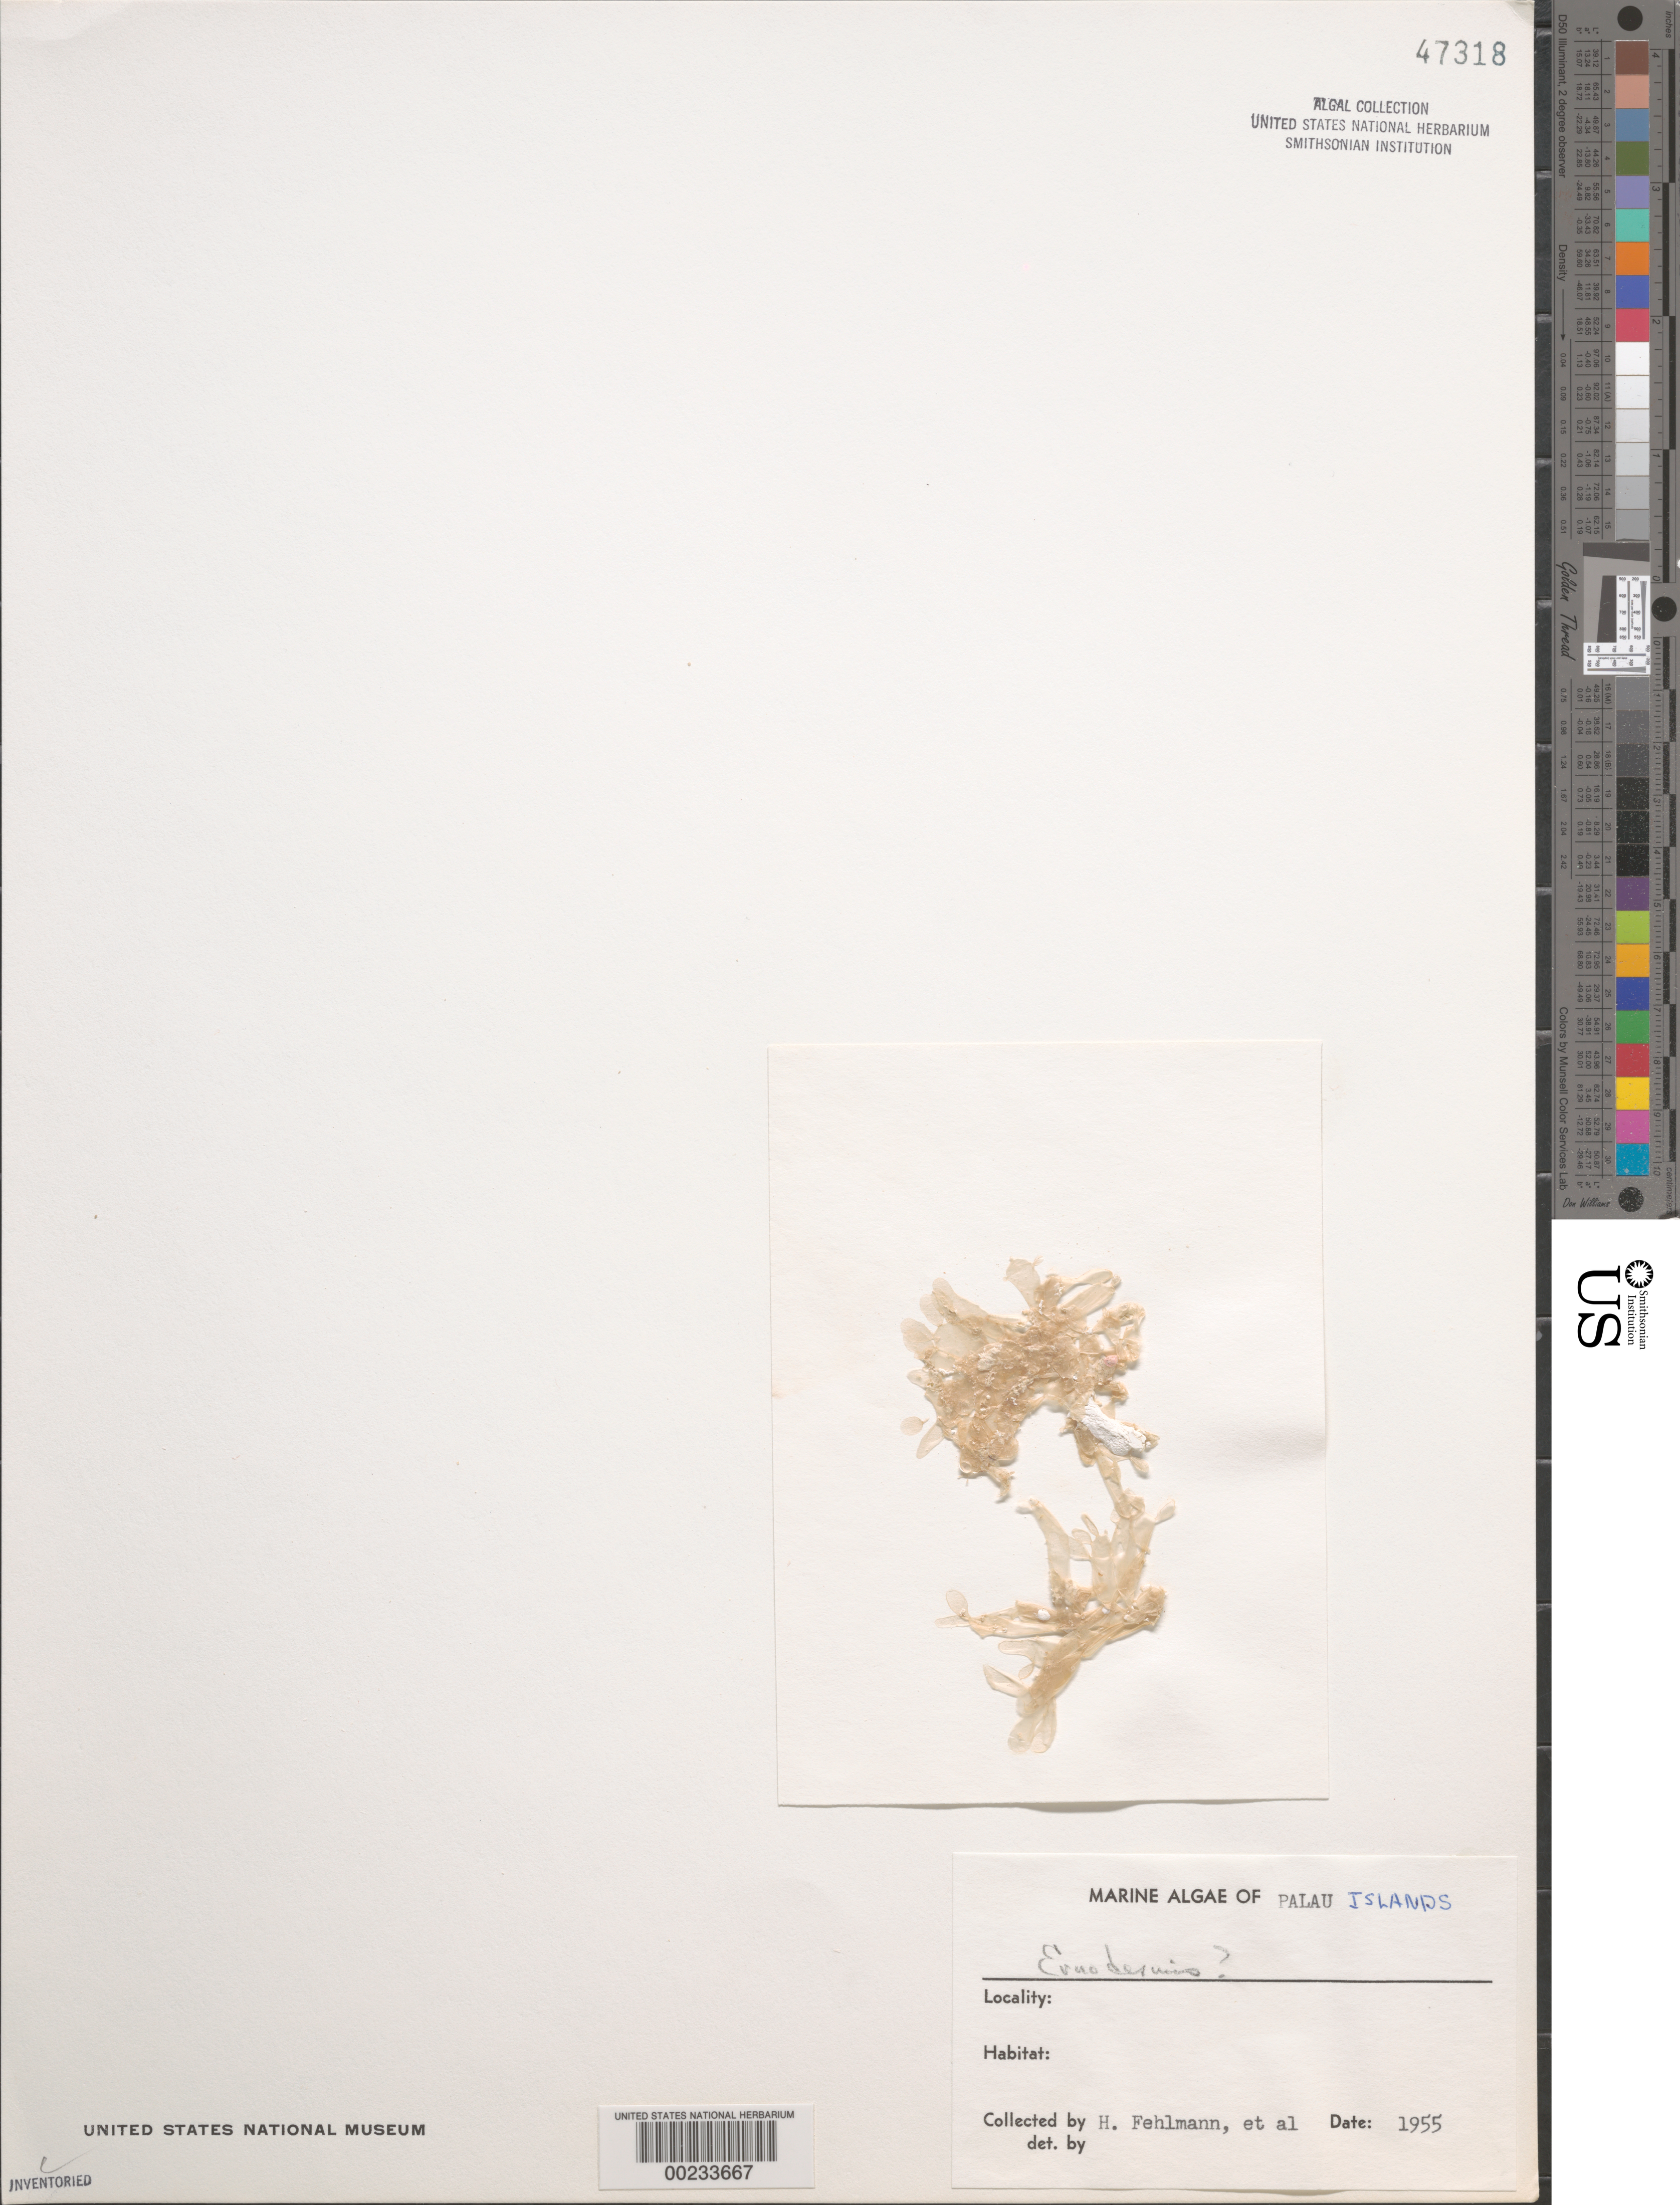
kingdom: Plantae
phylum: Chlorophyta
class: Ulvophyceae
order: Siphonocladales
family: Siphonocladaceae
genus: Ernodesmis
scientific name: Ernodesmis sp.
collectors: H. Fehlmann et al.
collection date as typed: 1955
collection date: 1955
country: Palau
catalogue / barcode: US 47318